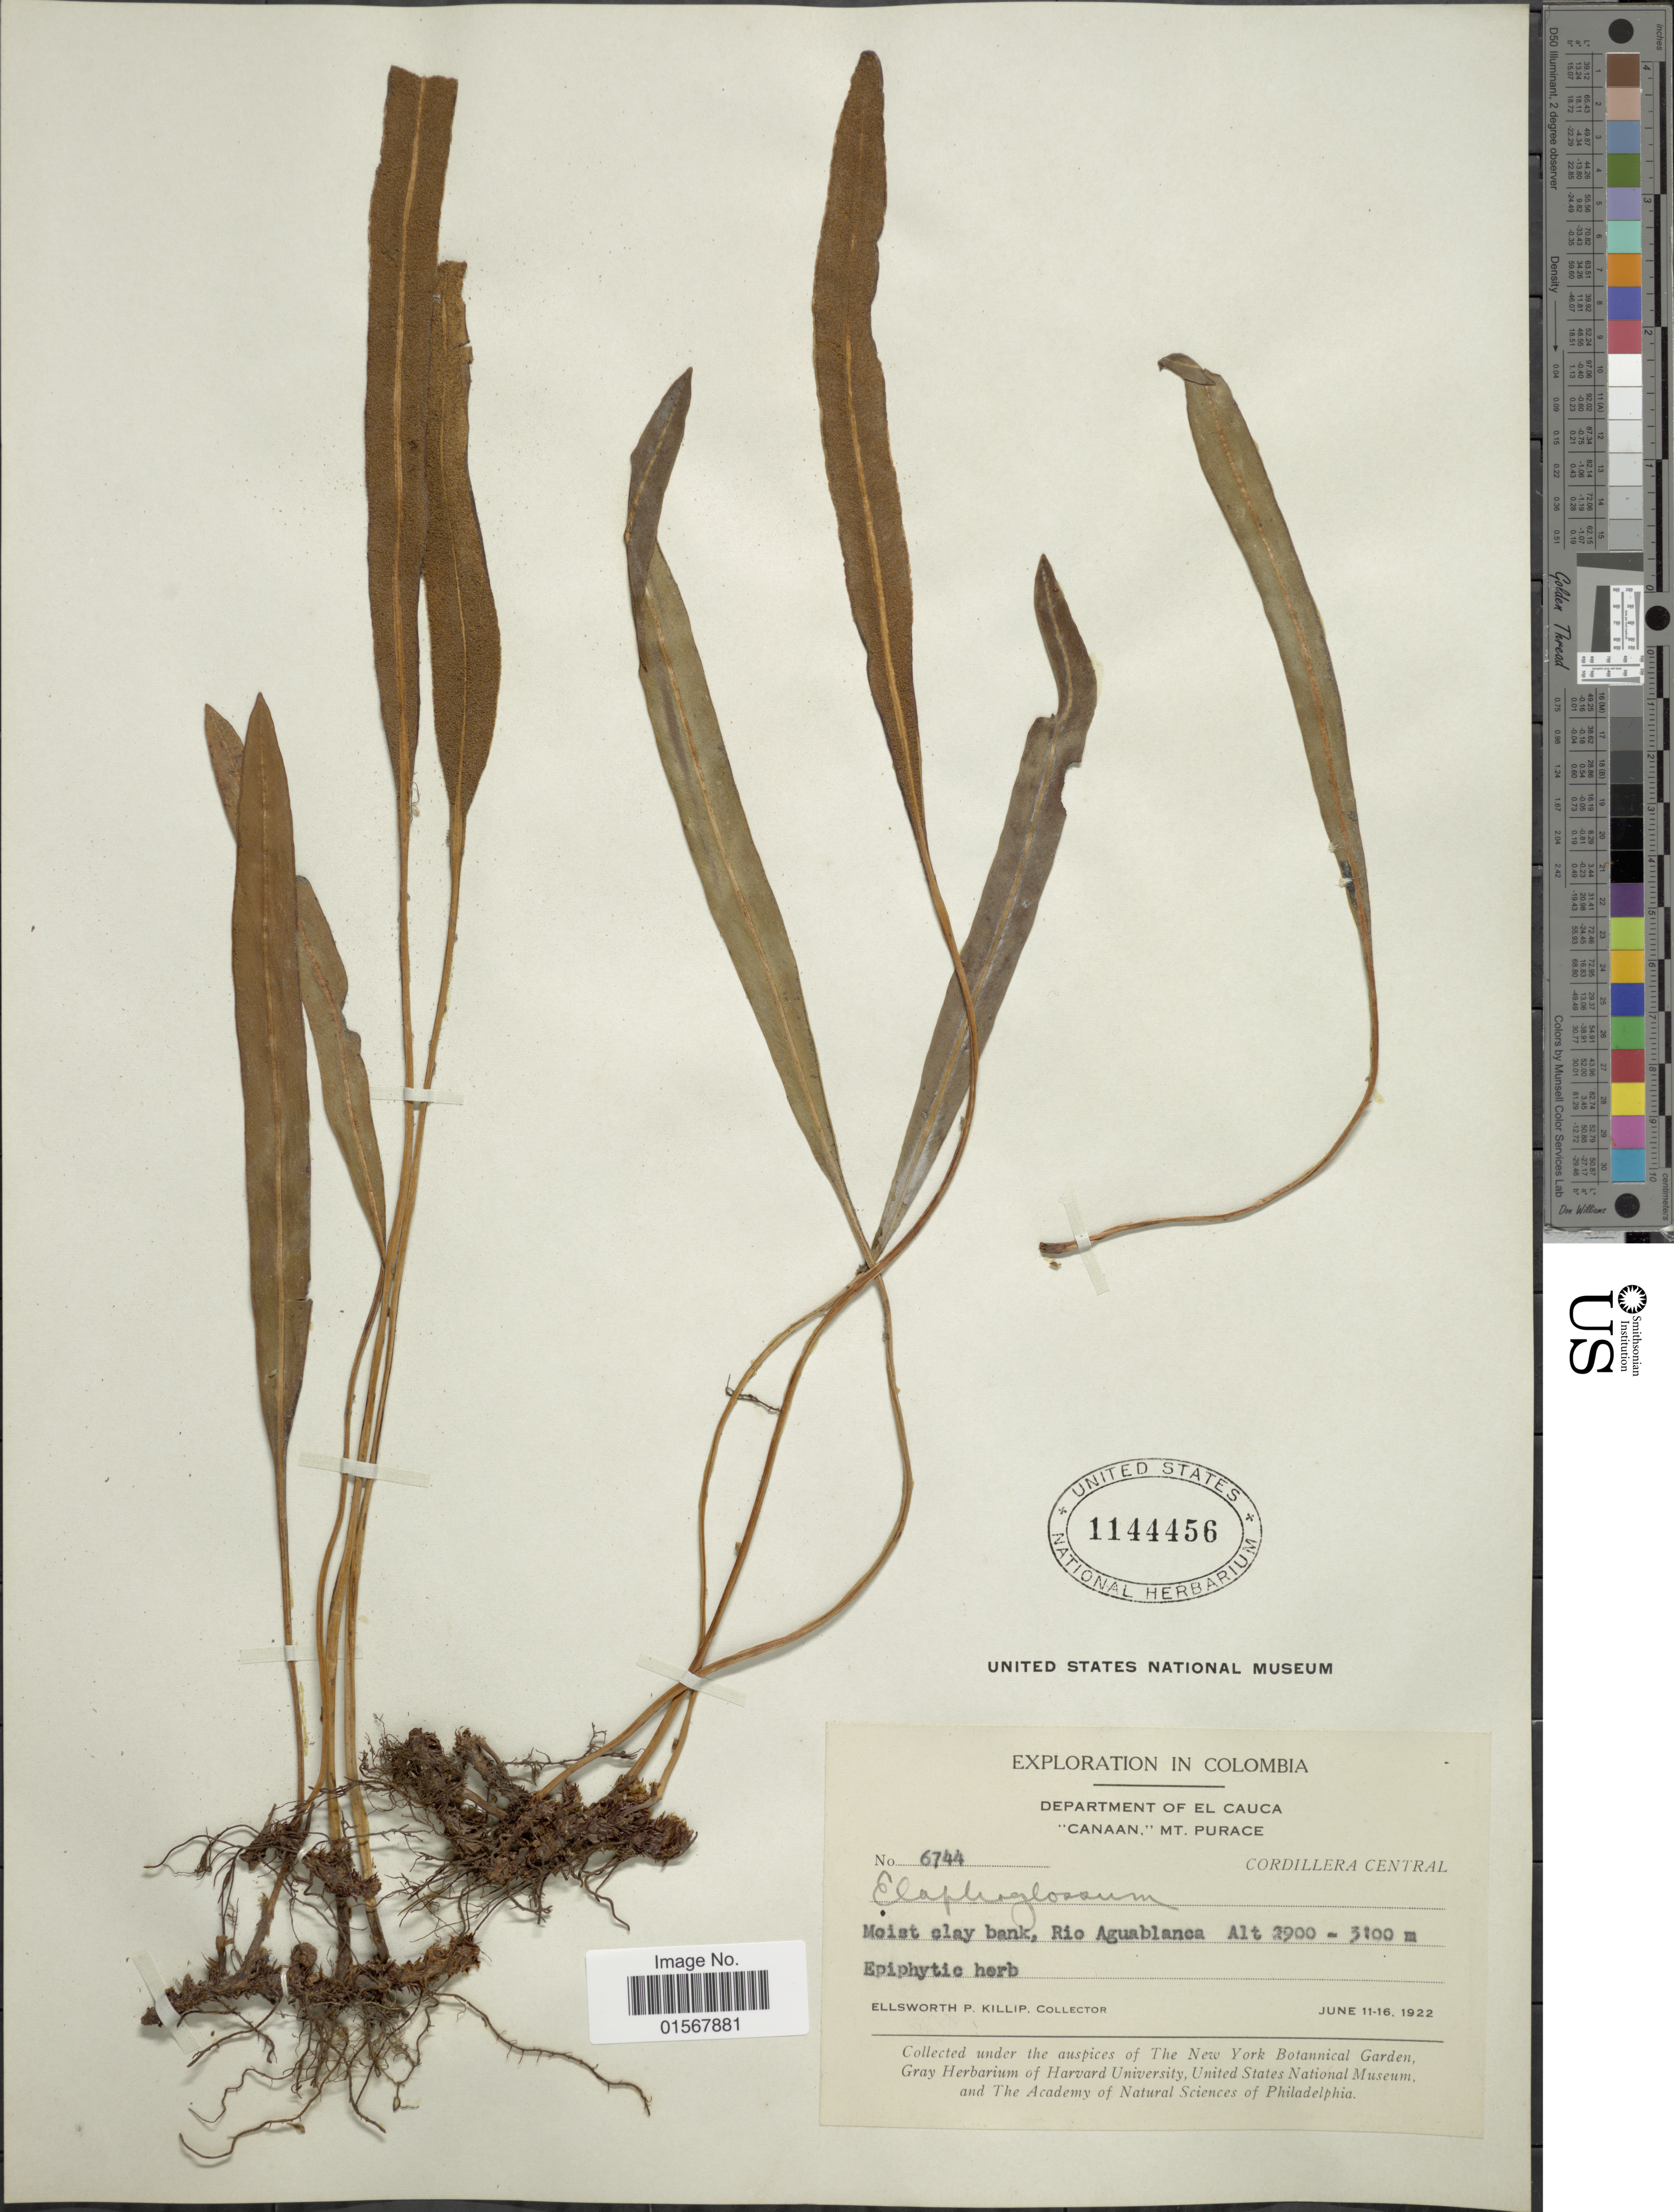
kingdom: Plantae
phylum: Tracheophyta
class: Polypodiopsida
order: Polypodiales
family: Dryopteridaceae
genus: Elaphoglossum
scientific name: Elaphoglossum sp.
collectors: E. P. Killip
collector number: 6744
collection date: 1922-06-11/1922-06-16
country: Colombia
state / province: Cauca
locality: Department Of El Cauca, "Canaan," Mt. Purace, moist clay bank, Rio Aguablanca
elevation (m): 2900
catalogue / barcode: US 1144456